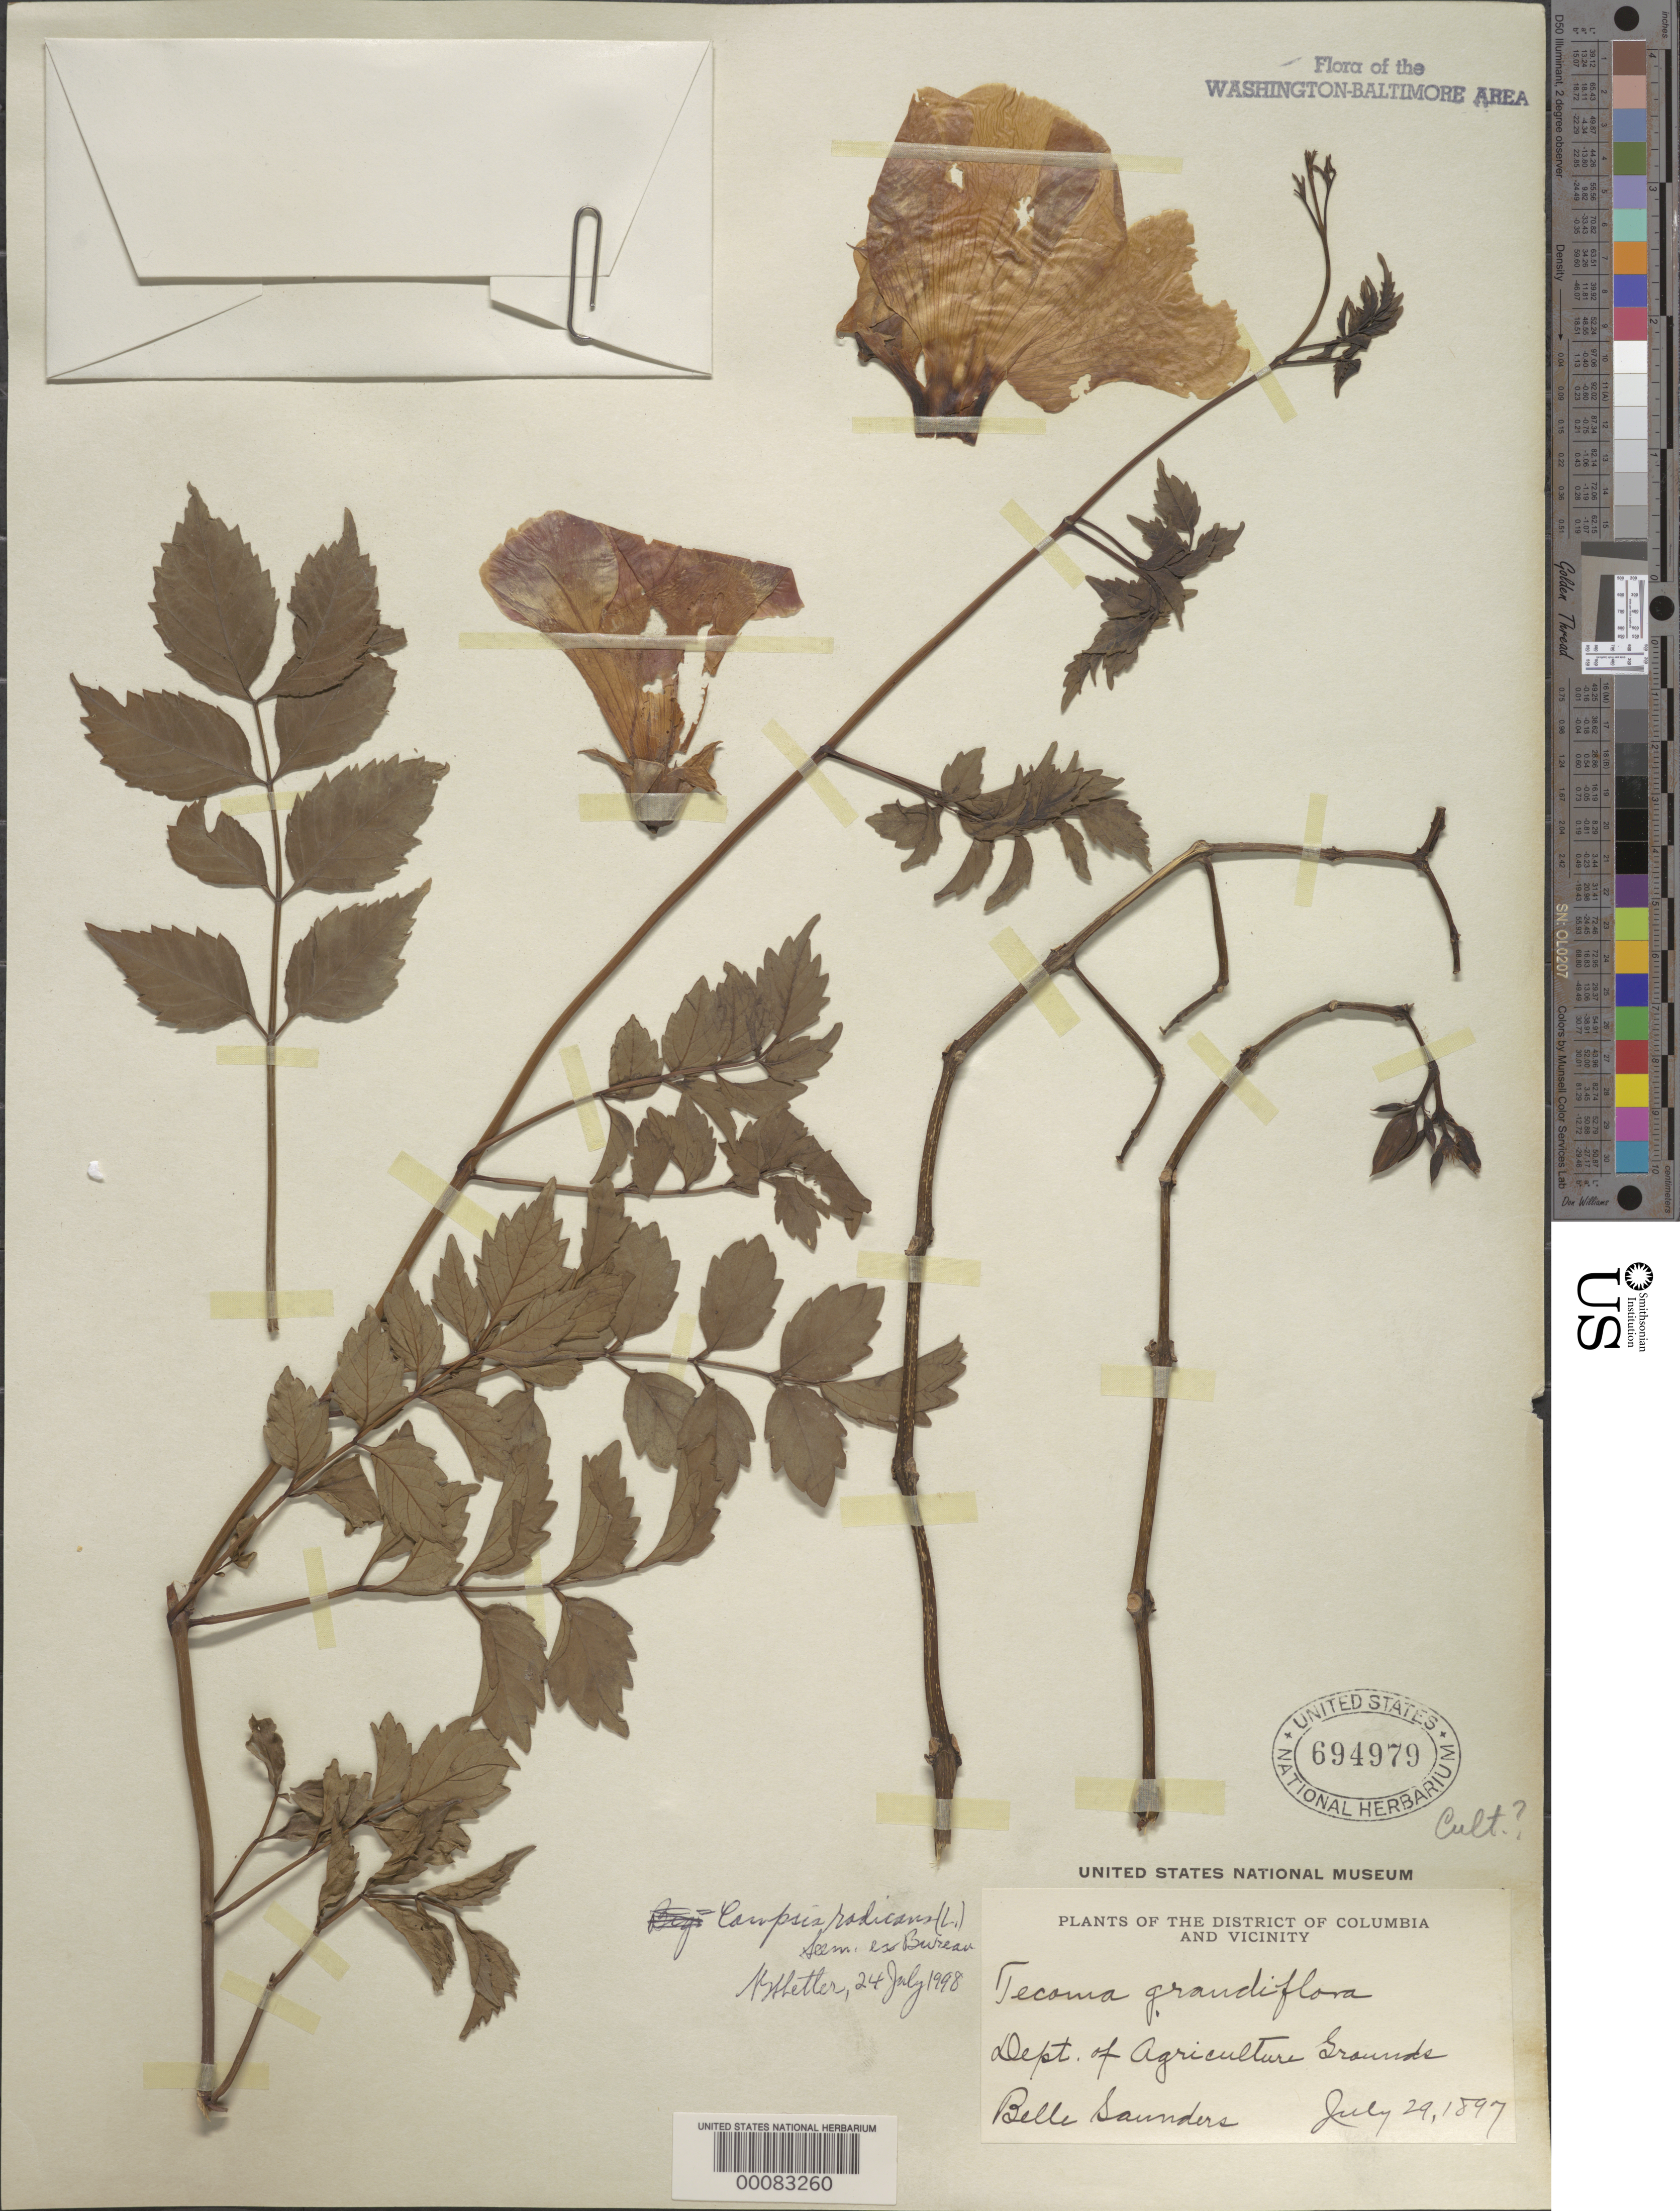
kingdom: Plantae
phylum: Tracheophyta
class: Magnoliopsida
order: Lamiales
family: Bignoniaceae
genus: Campsis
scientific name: Campsis radicans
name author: (L.) Seem.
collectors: B. Sanders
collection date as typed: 29 Jul 1897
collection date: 1897-07-29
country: United States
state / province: District of Columbia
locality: Dept. of Agriculture grounds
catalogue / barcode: US 694979